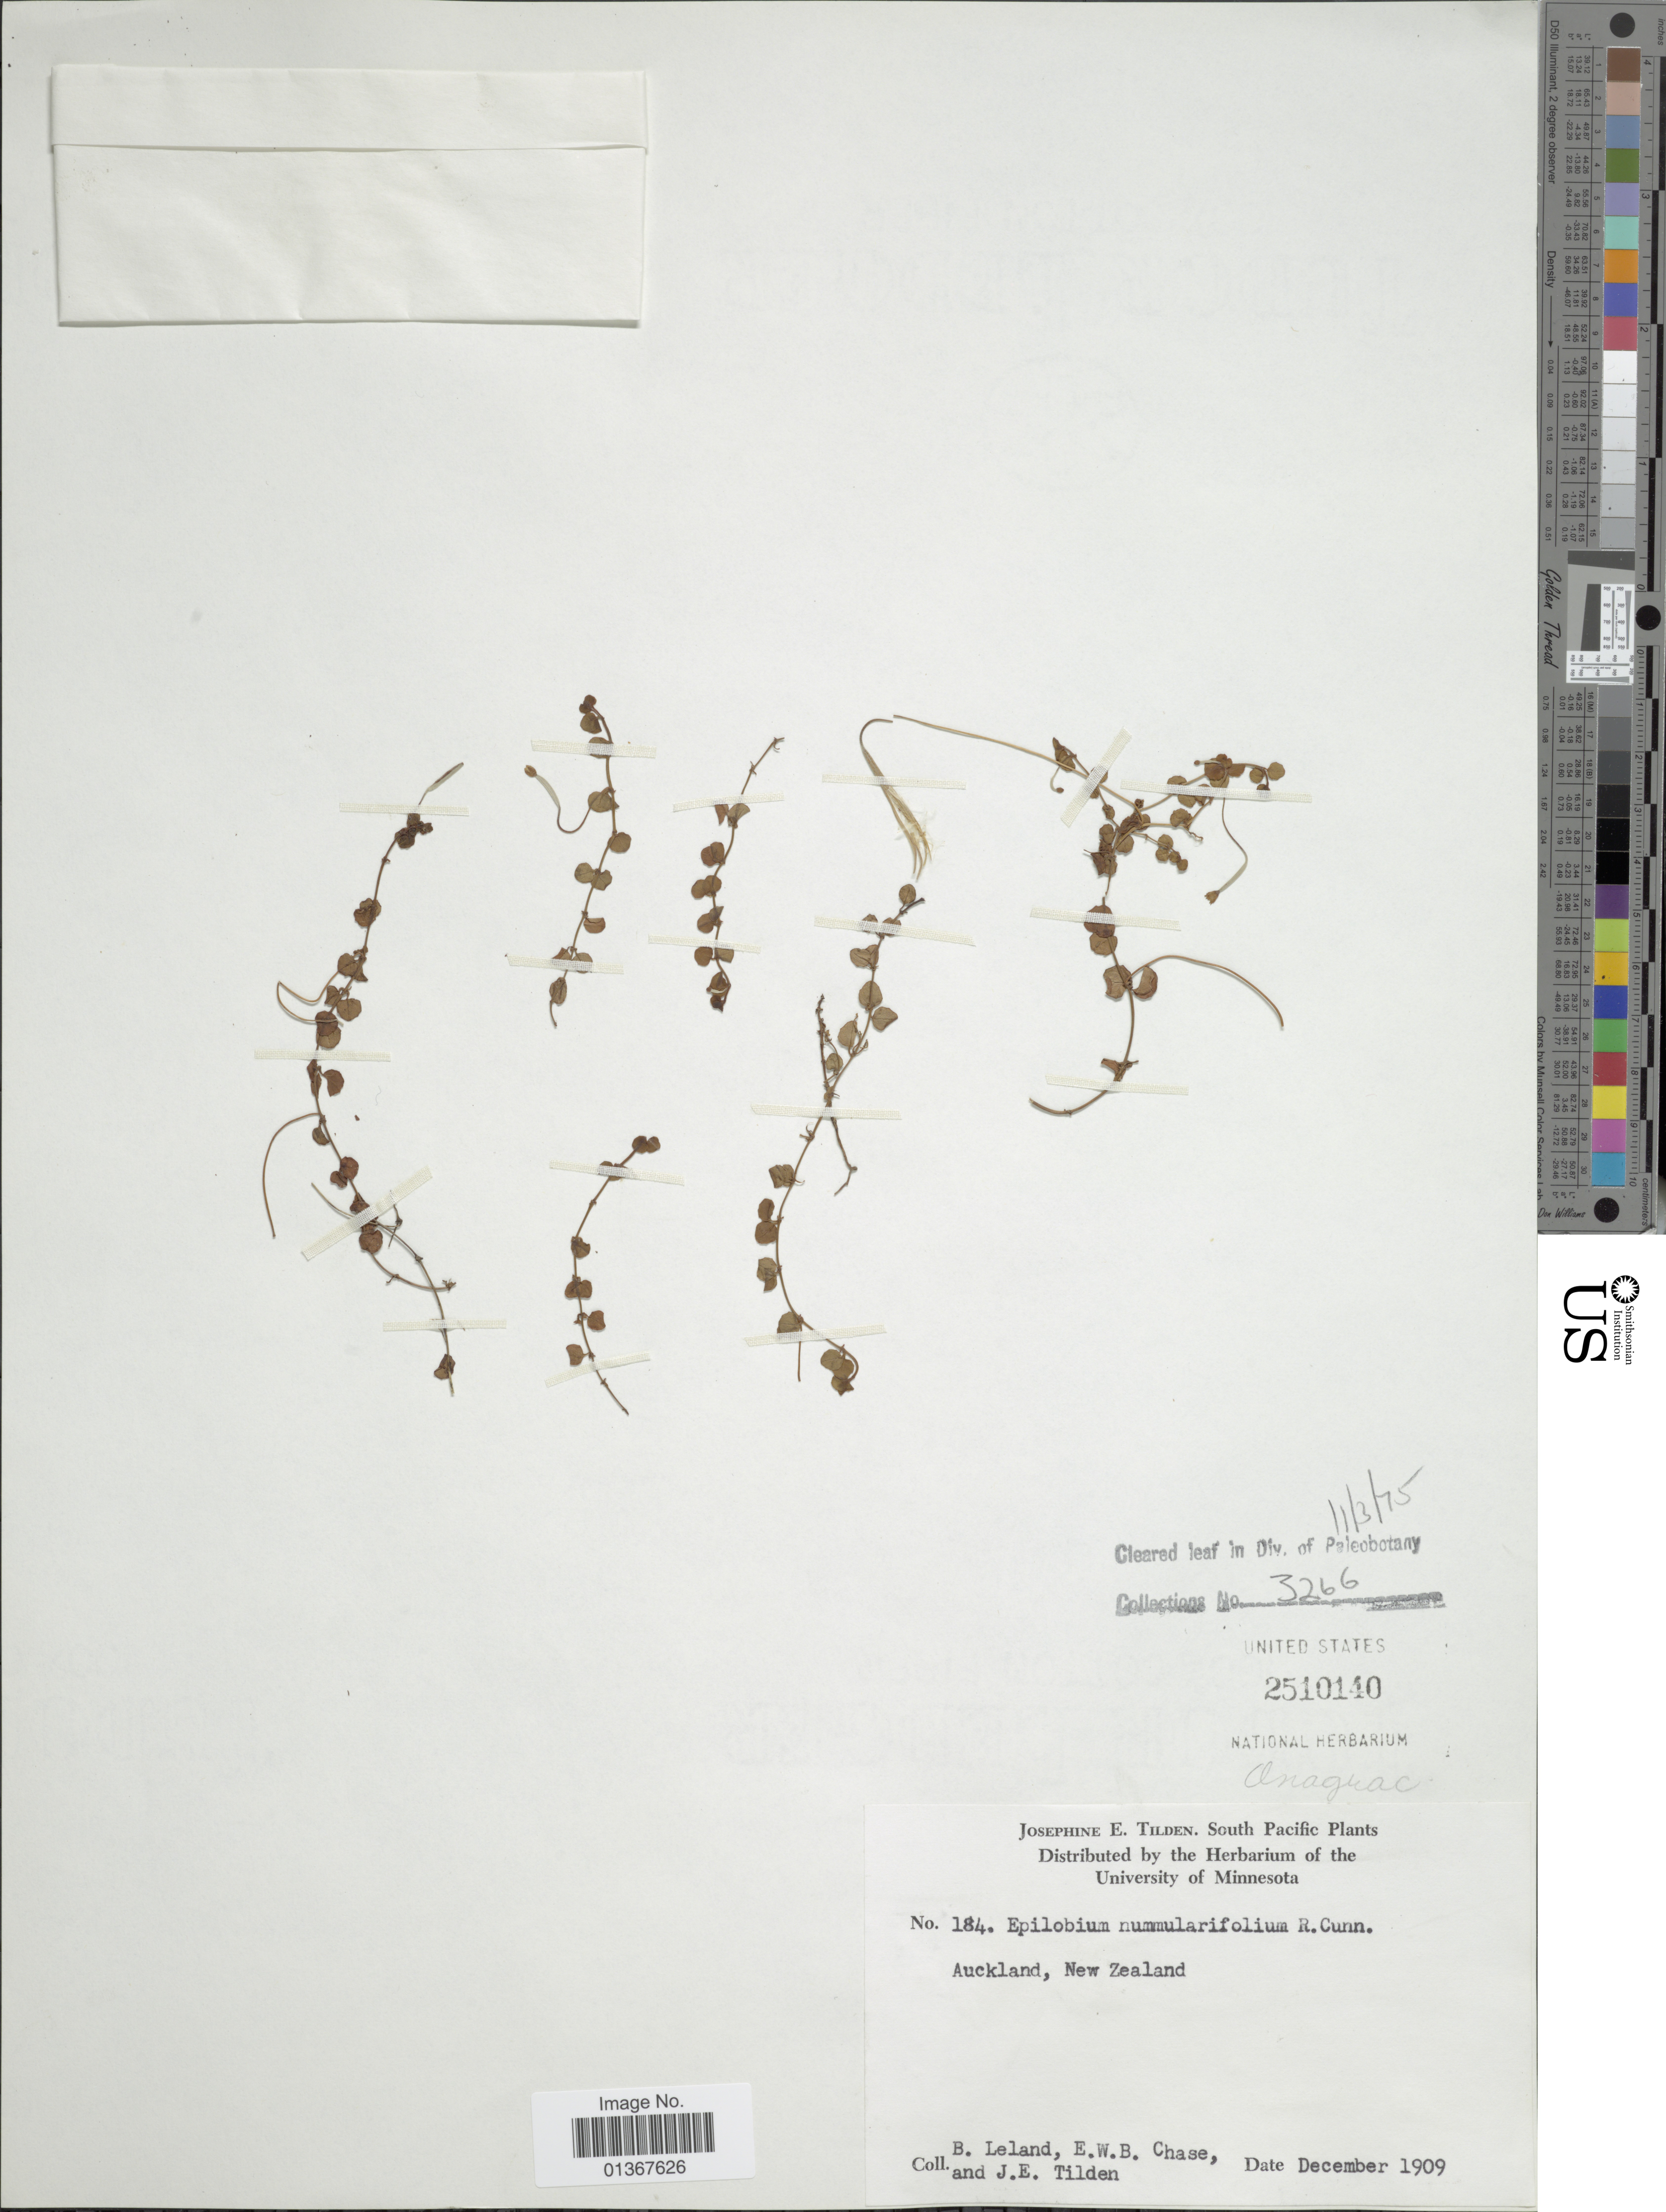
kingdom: Plantae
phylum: Tracheophyta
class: Magnoliopsida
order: Myrtales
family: Onagraceae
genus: Epilobium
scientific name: Epilobium nummularifolium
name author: R. Cunn. ex A. Cunn.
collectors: B. Leland, E. W. Chase & J. E. Tilden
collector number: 184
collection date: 1909-12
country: New Zealand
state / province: Auckland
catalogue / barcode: US 2510140